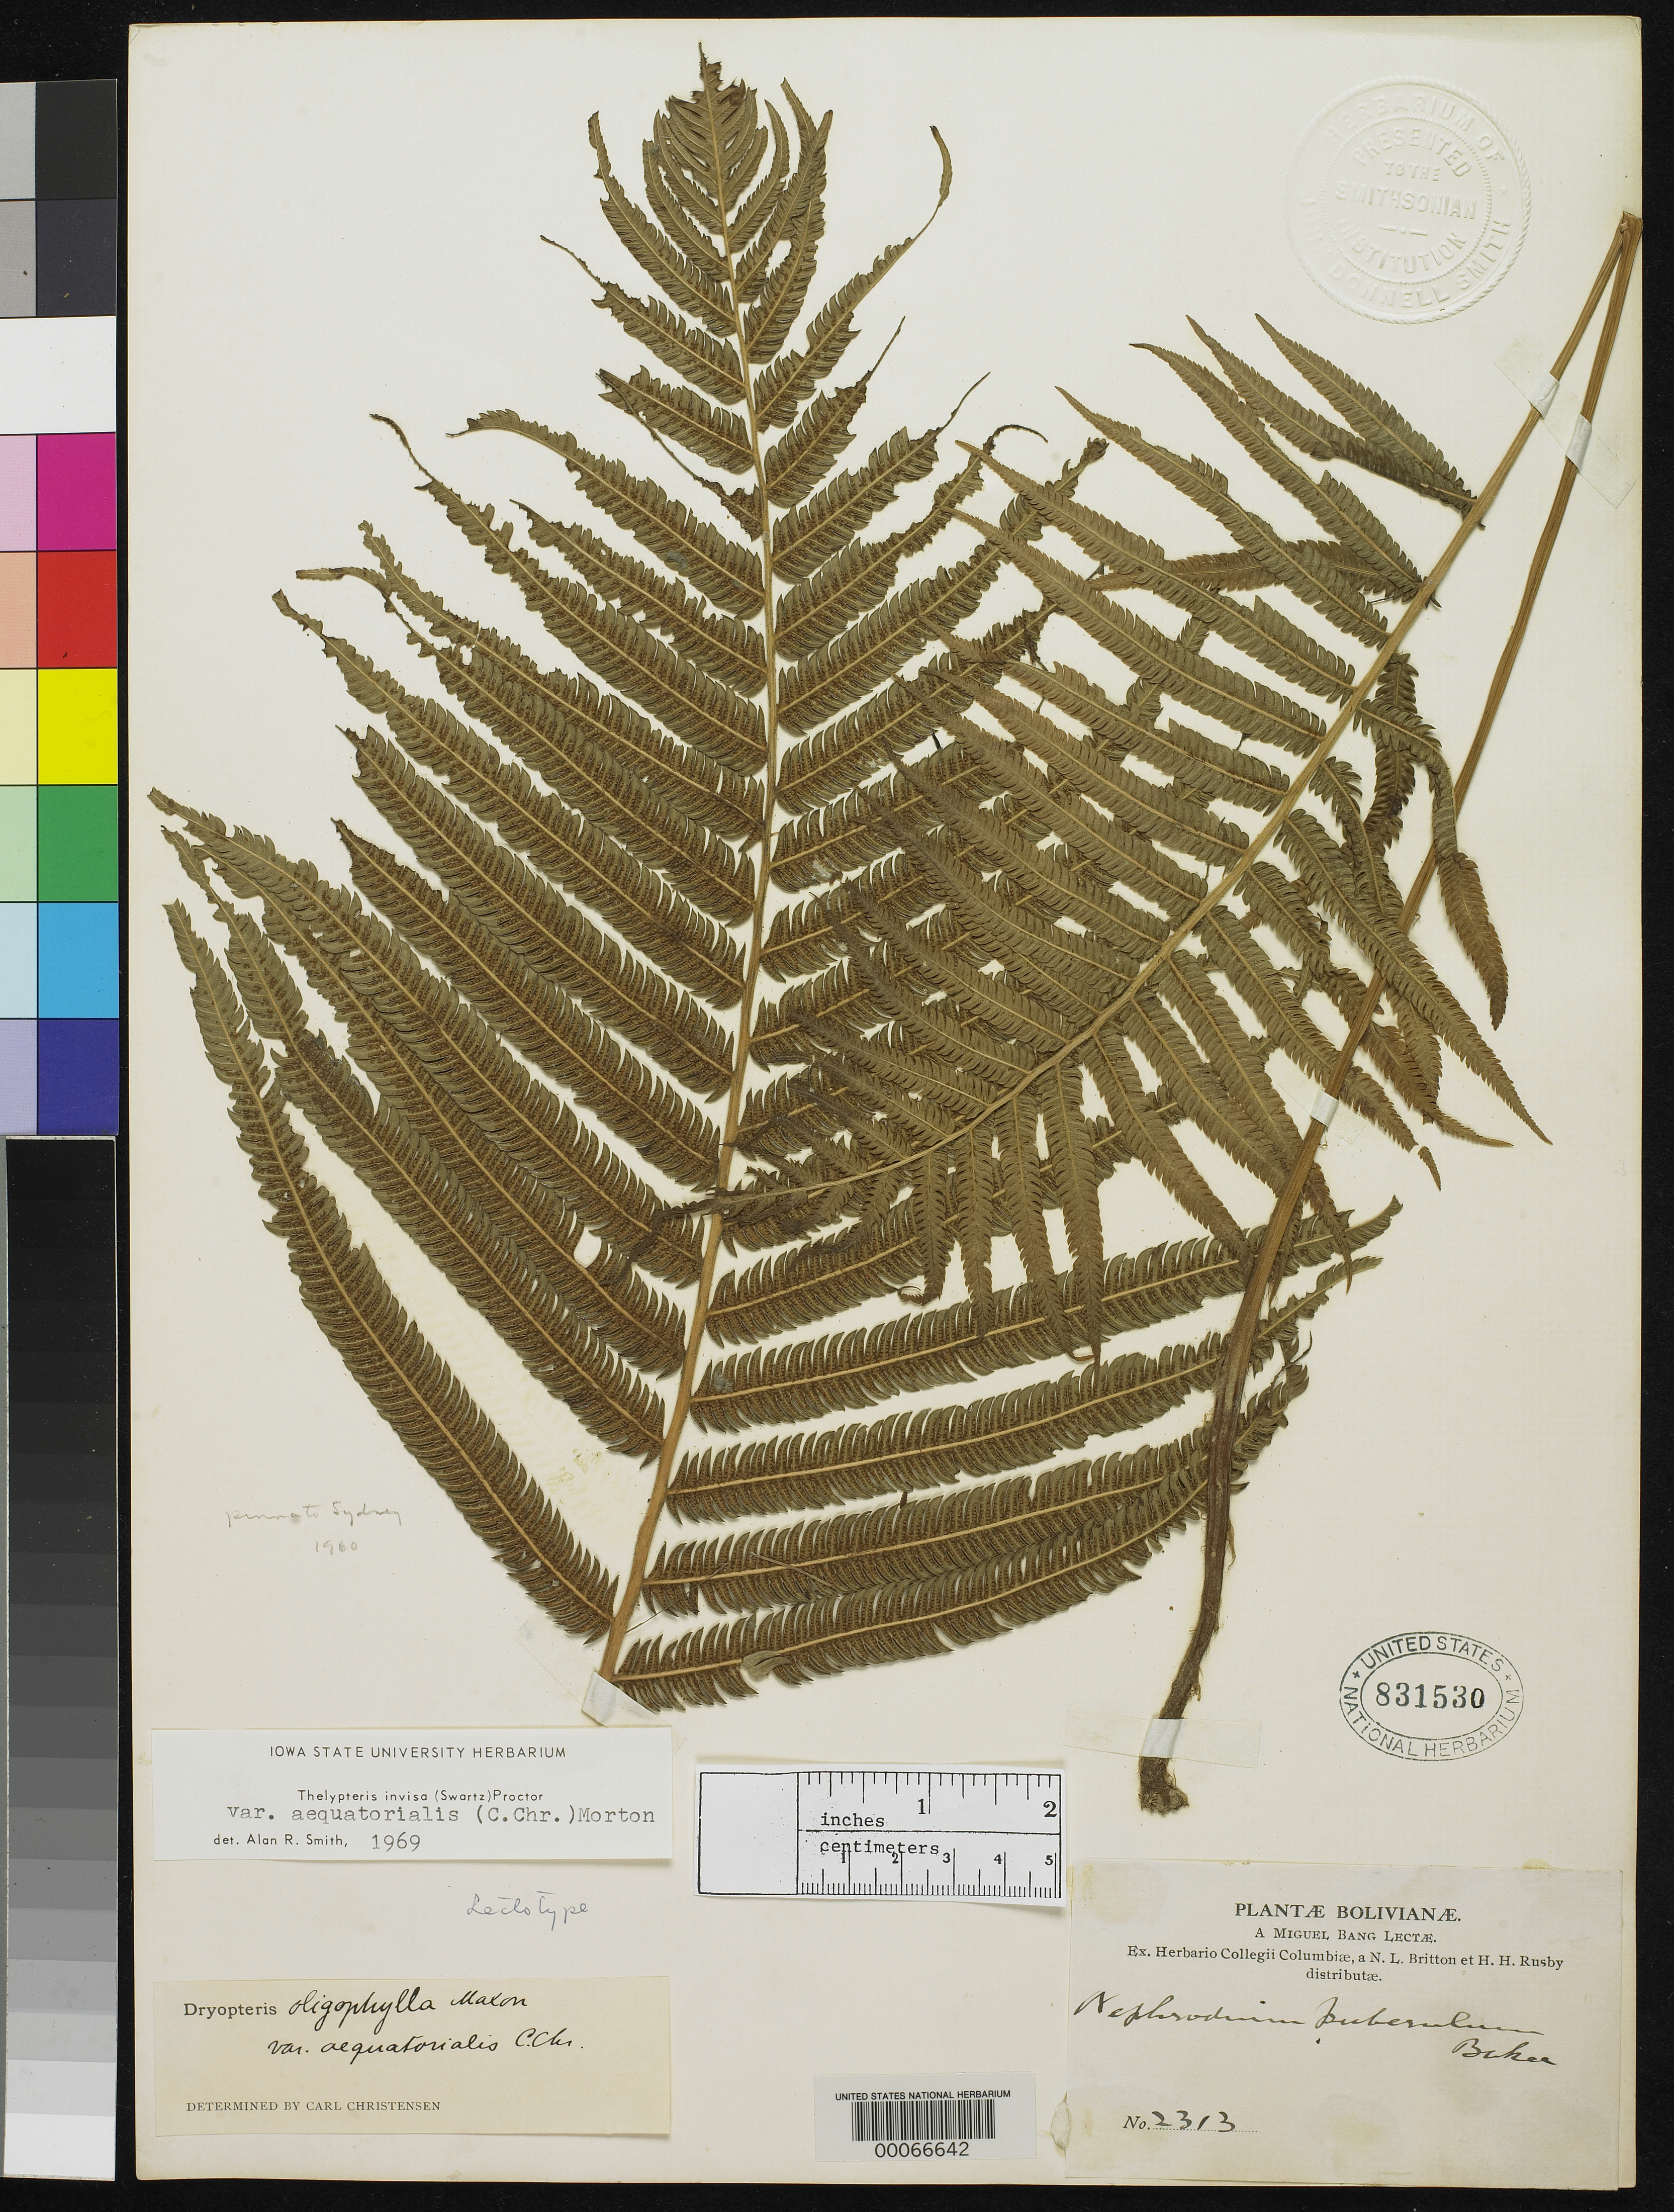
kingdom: Plantae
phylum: Tracheophyta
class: Polypodiopsida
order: Polypodiales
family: Dryopteridaceae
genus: Dryopteris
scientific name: Dryopteris oligophylla var. aequatorialis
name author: C. Chr.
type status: Lectotype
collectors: M. Bang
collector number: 2313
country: Bolivia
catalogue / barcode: US 831530